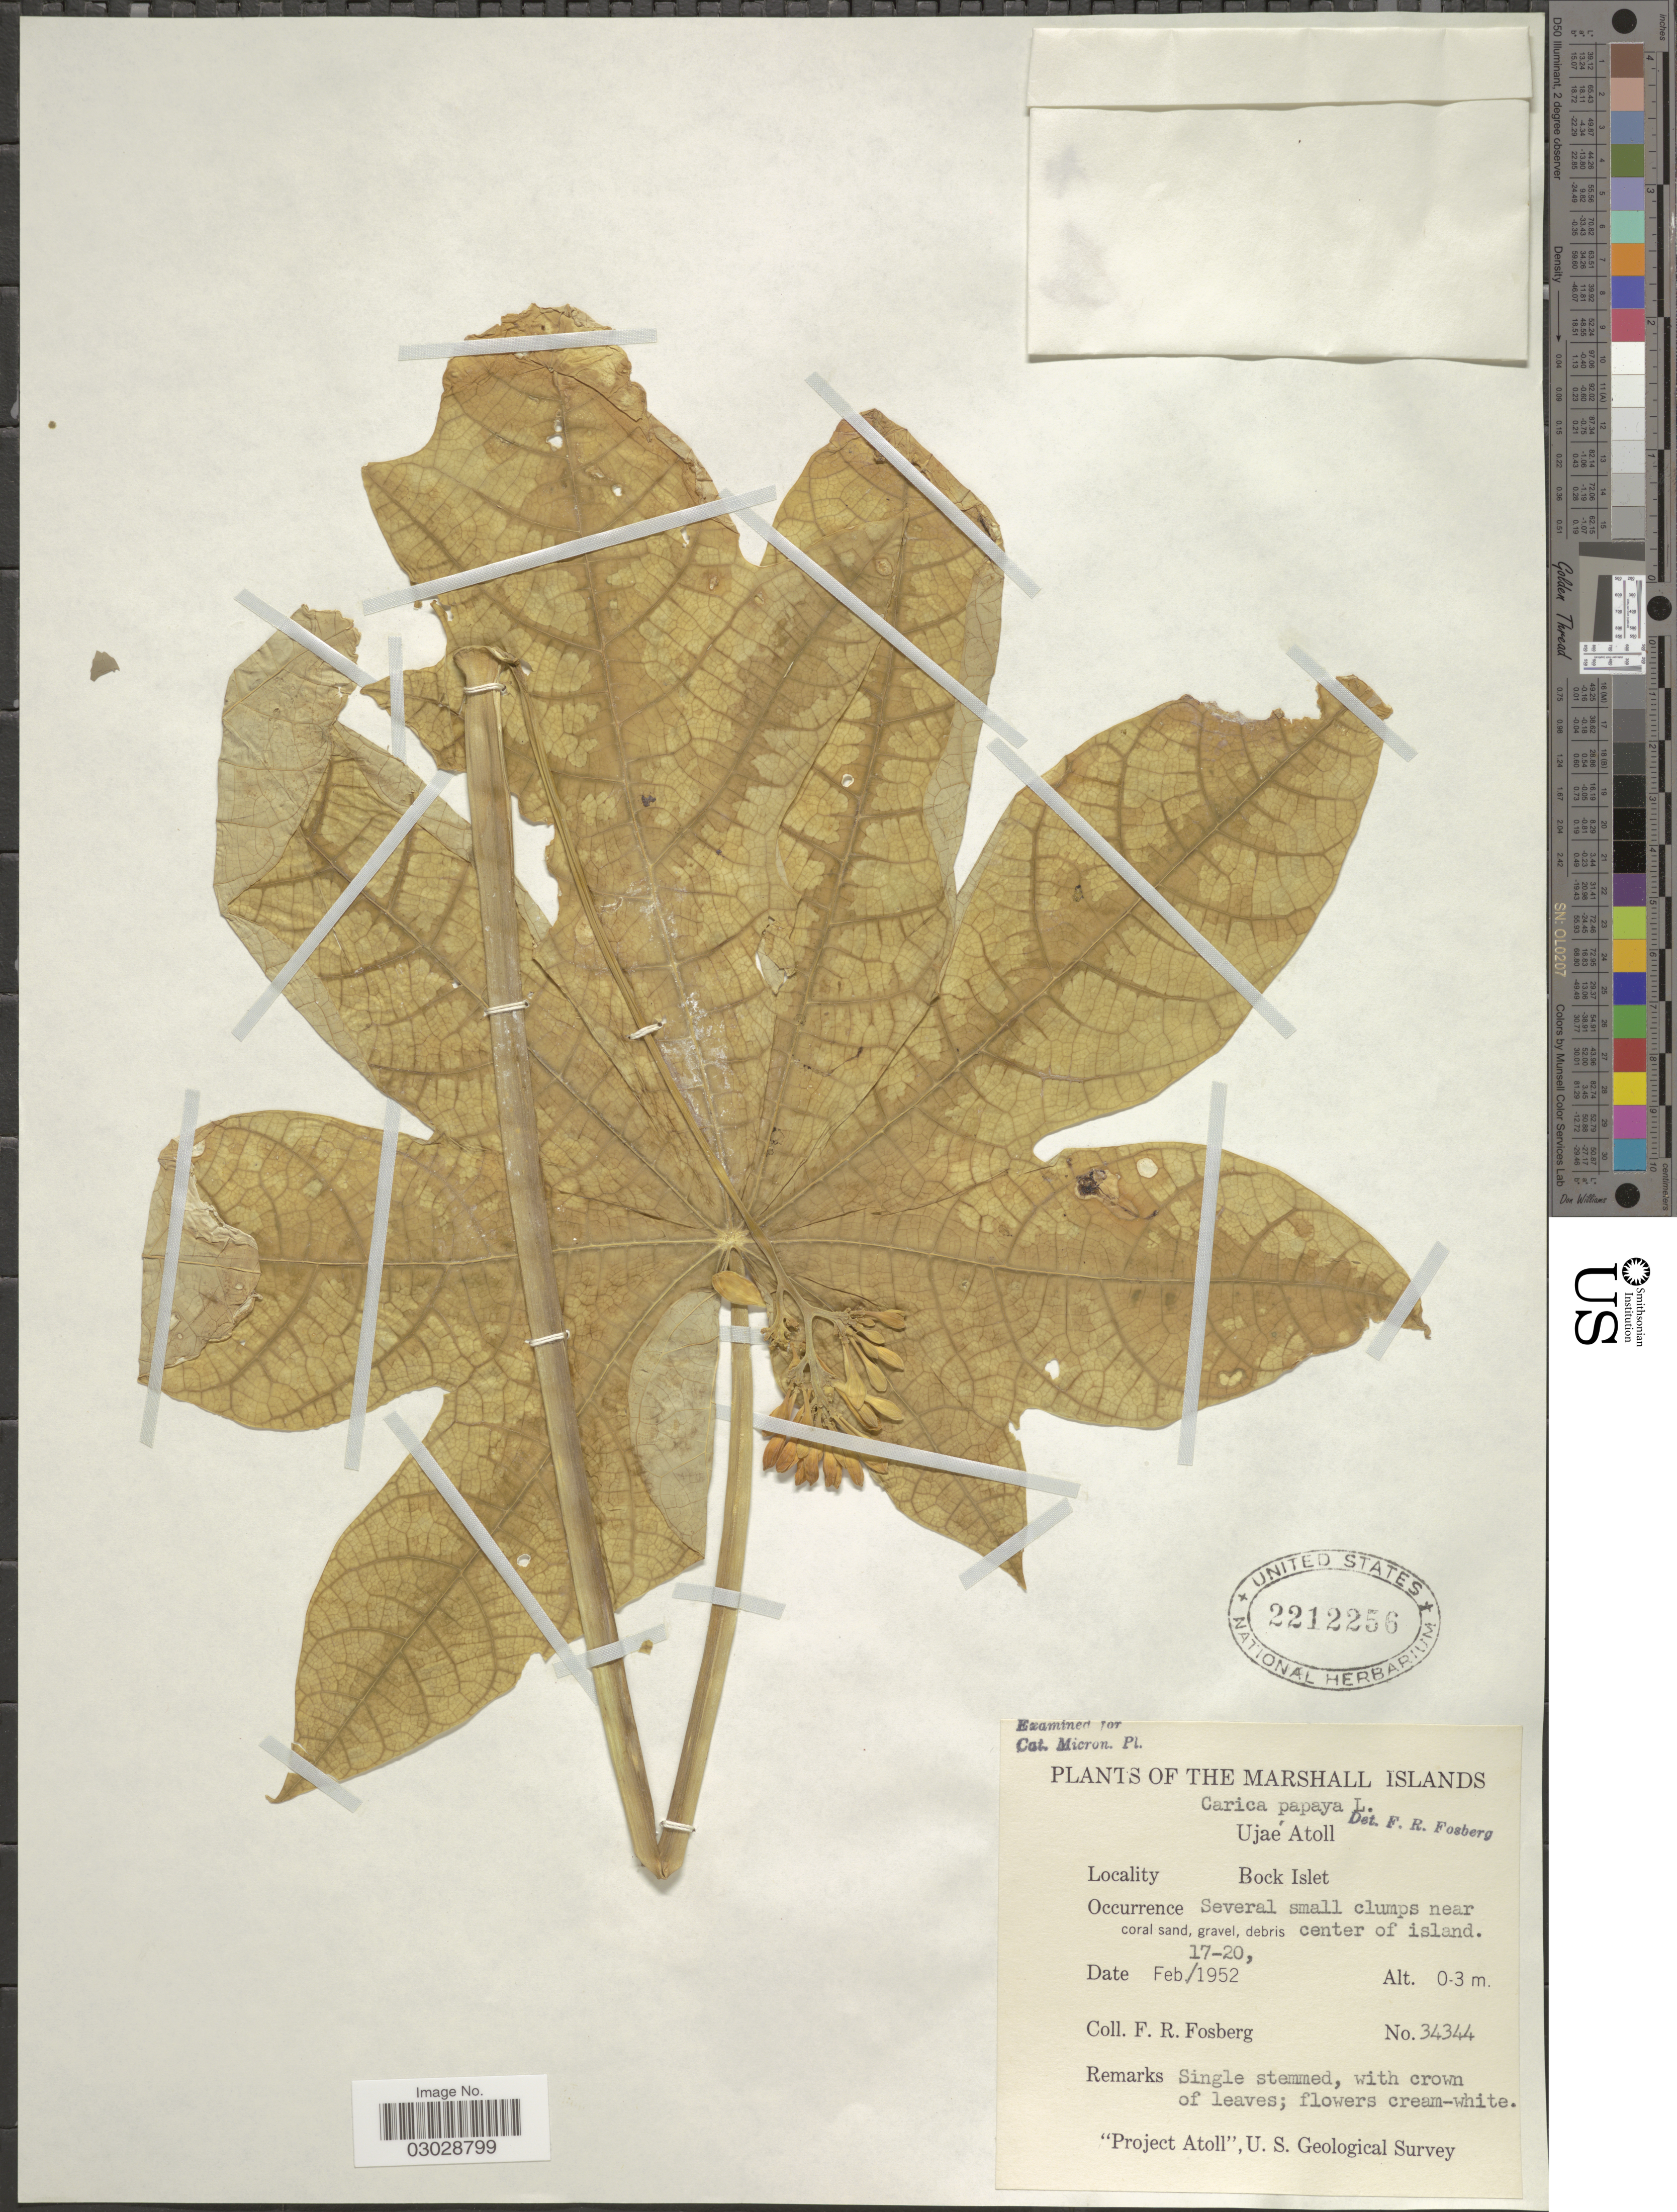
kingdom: Plantae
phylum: Tracheophyta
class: Magnoliopsida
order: Brassicales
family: Caricaceae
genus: Carica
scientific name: Carica papaya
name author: L.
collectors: F. R. Fosberg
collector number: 34344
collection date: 1952-02-17/1952-02-20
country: Marshall Islands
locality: Ujaé Atoll. Bock Islet. Center of island.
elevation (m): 0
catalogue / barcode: US 2212256